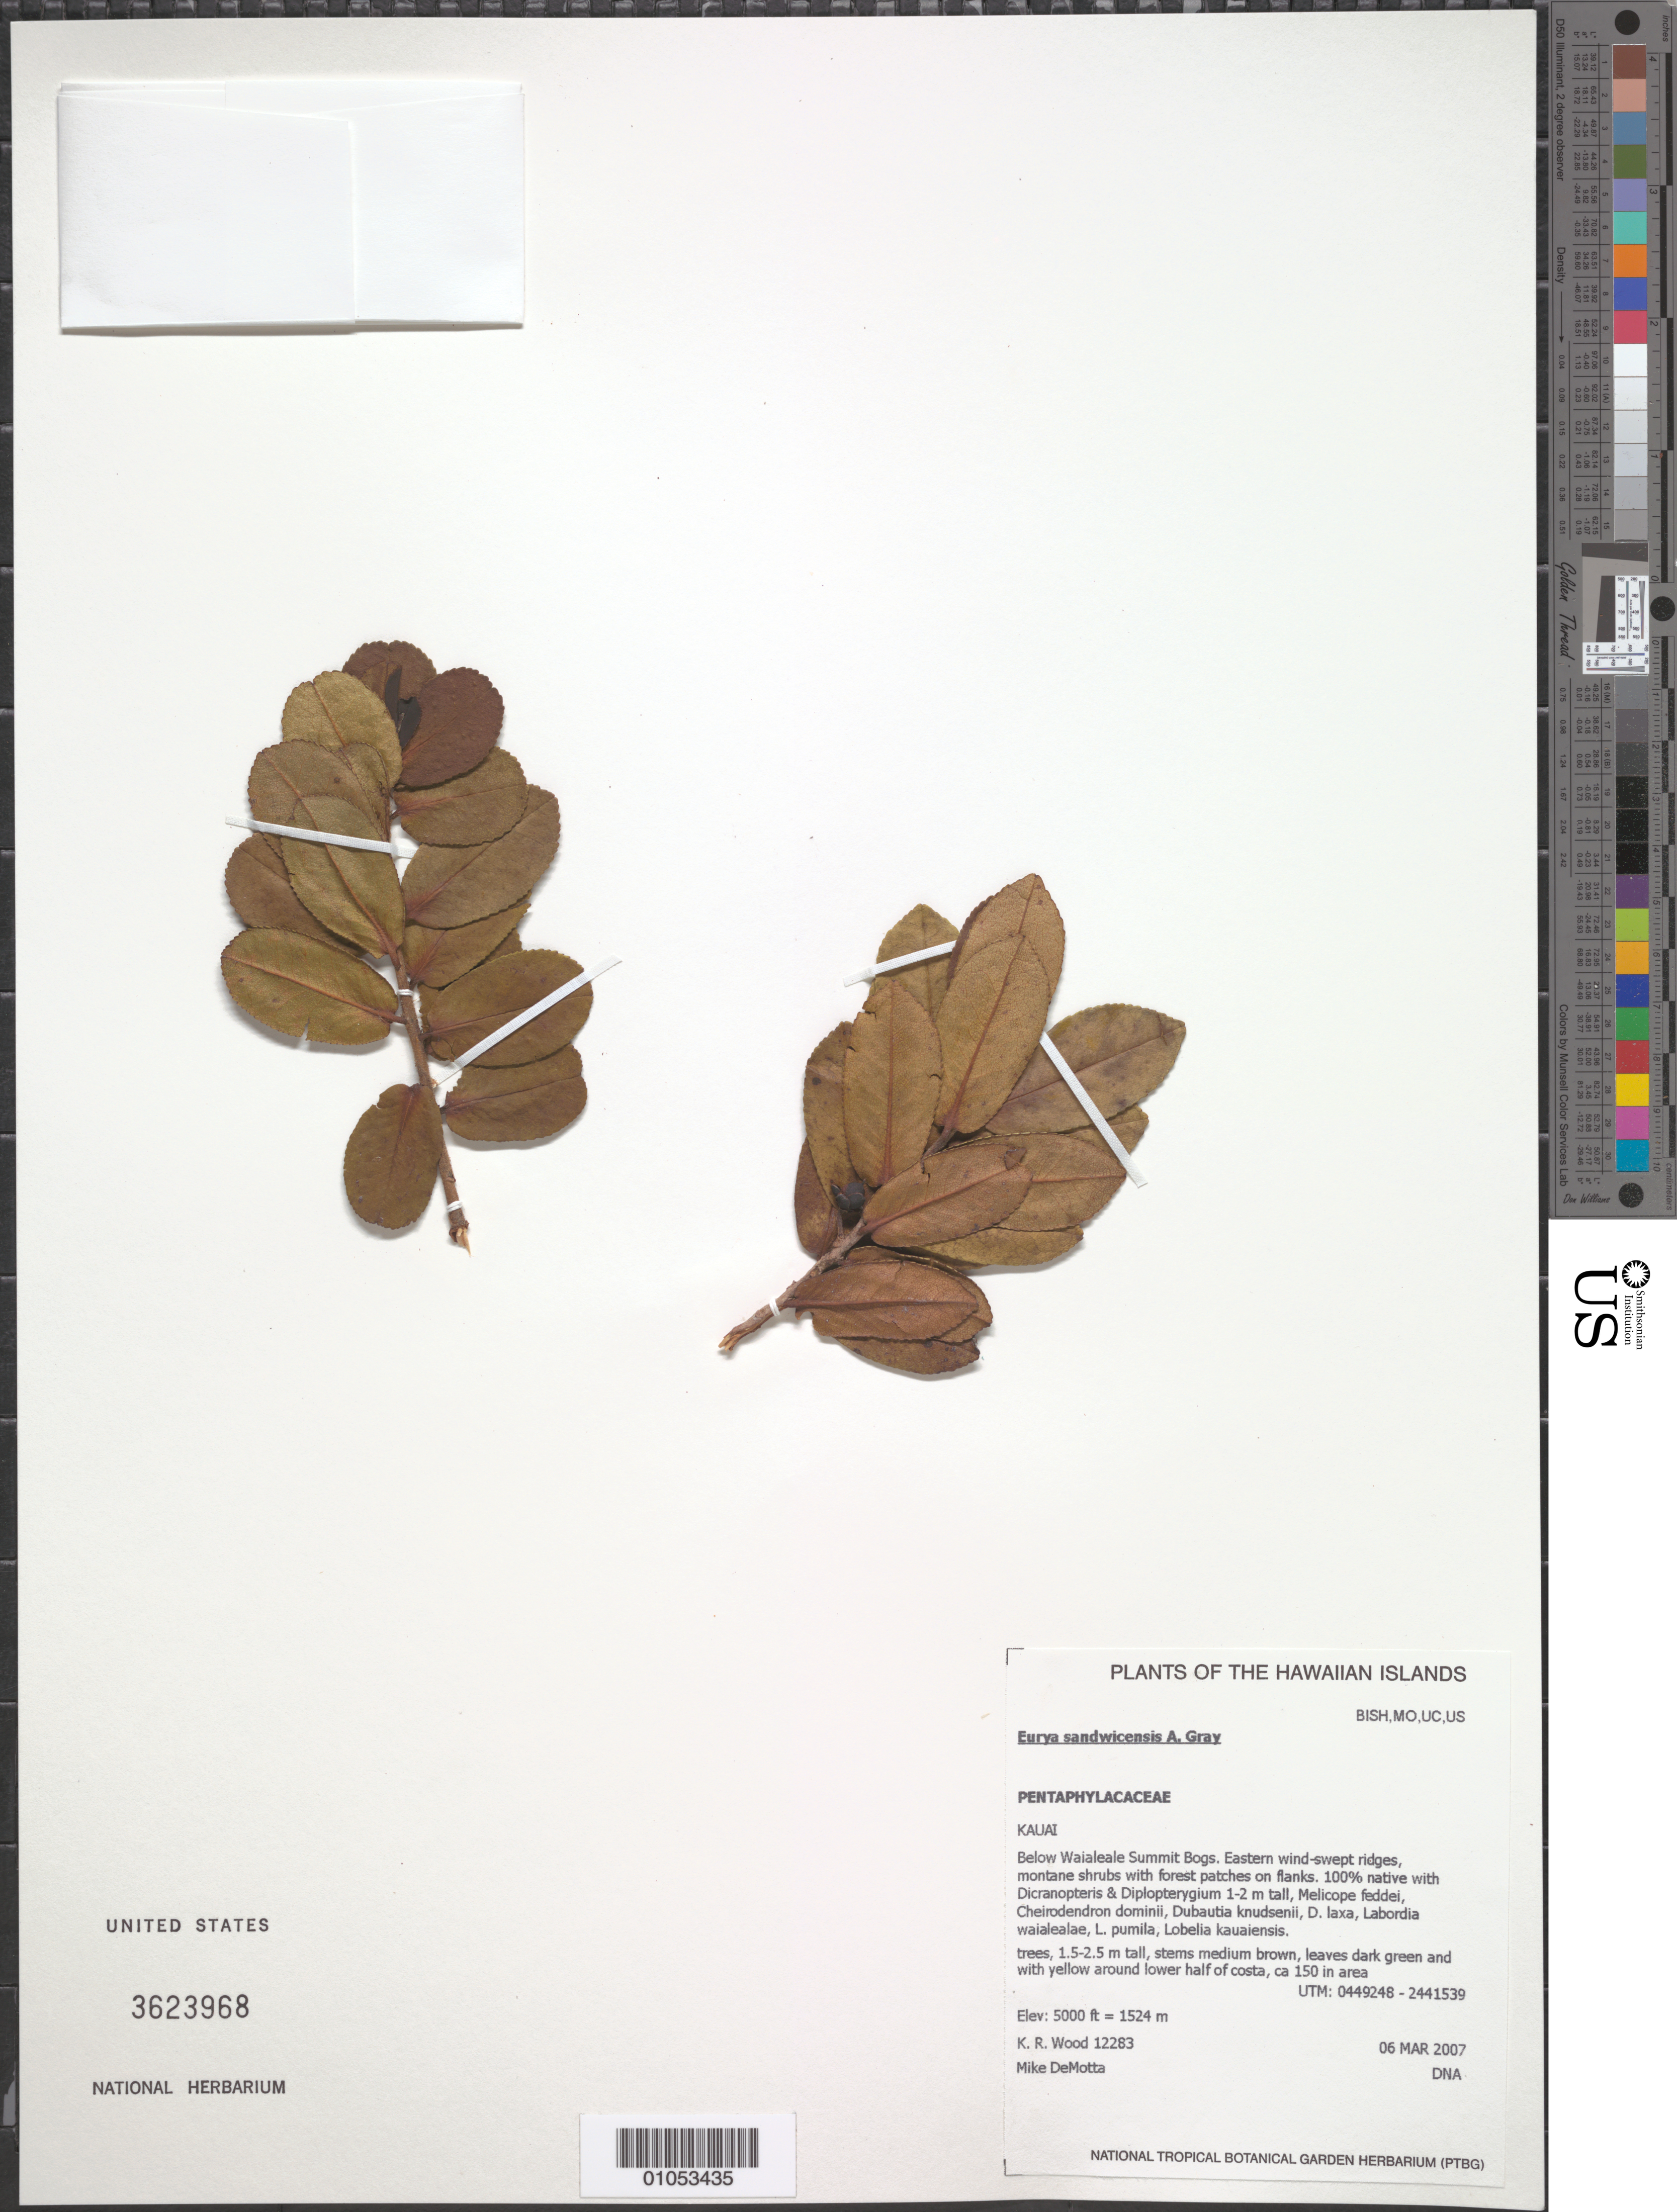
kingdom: Plantae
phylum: Tracheophyta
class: Magnoliopsida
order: Ericales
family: Pentaphylacaceae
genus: Eurya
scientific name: Eurya sandwicensis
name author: A. Gray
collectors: K. R. Wood & M. DeMotta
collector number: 12283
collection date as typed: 6 Mar 2007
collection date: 2007-03-06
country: United States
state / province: Hawaii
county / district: Kaui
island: Kaua'i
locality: Below Waialeale Summit Bogs.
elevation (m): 1524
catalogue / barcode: US 3623968